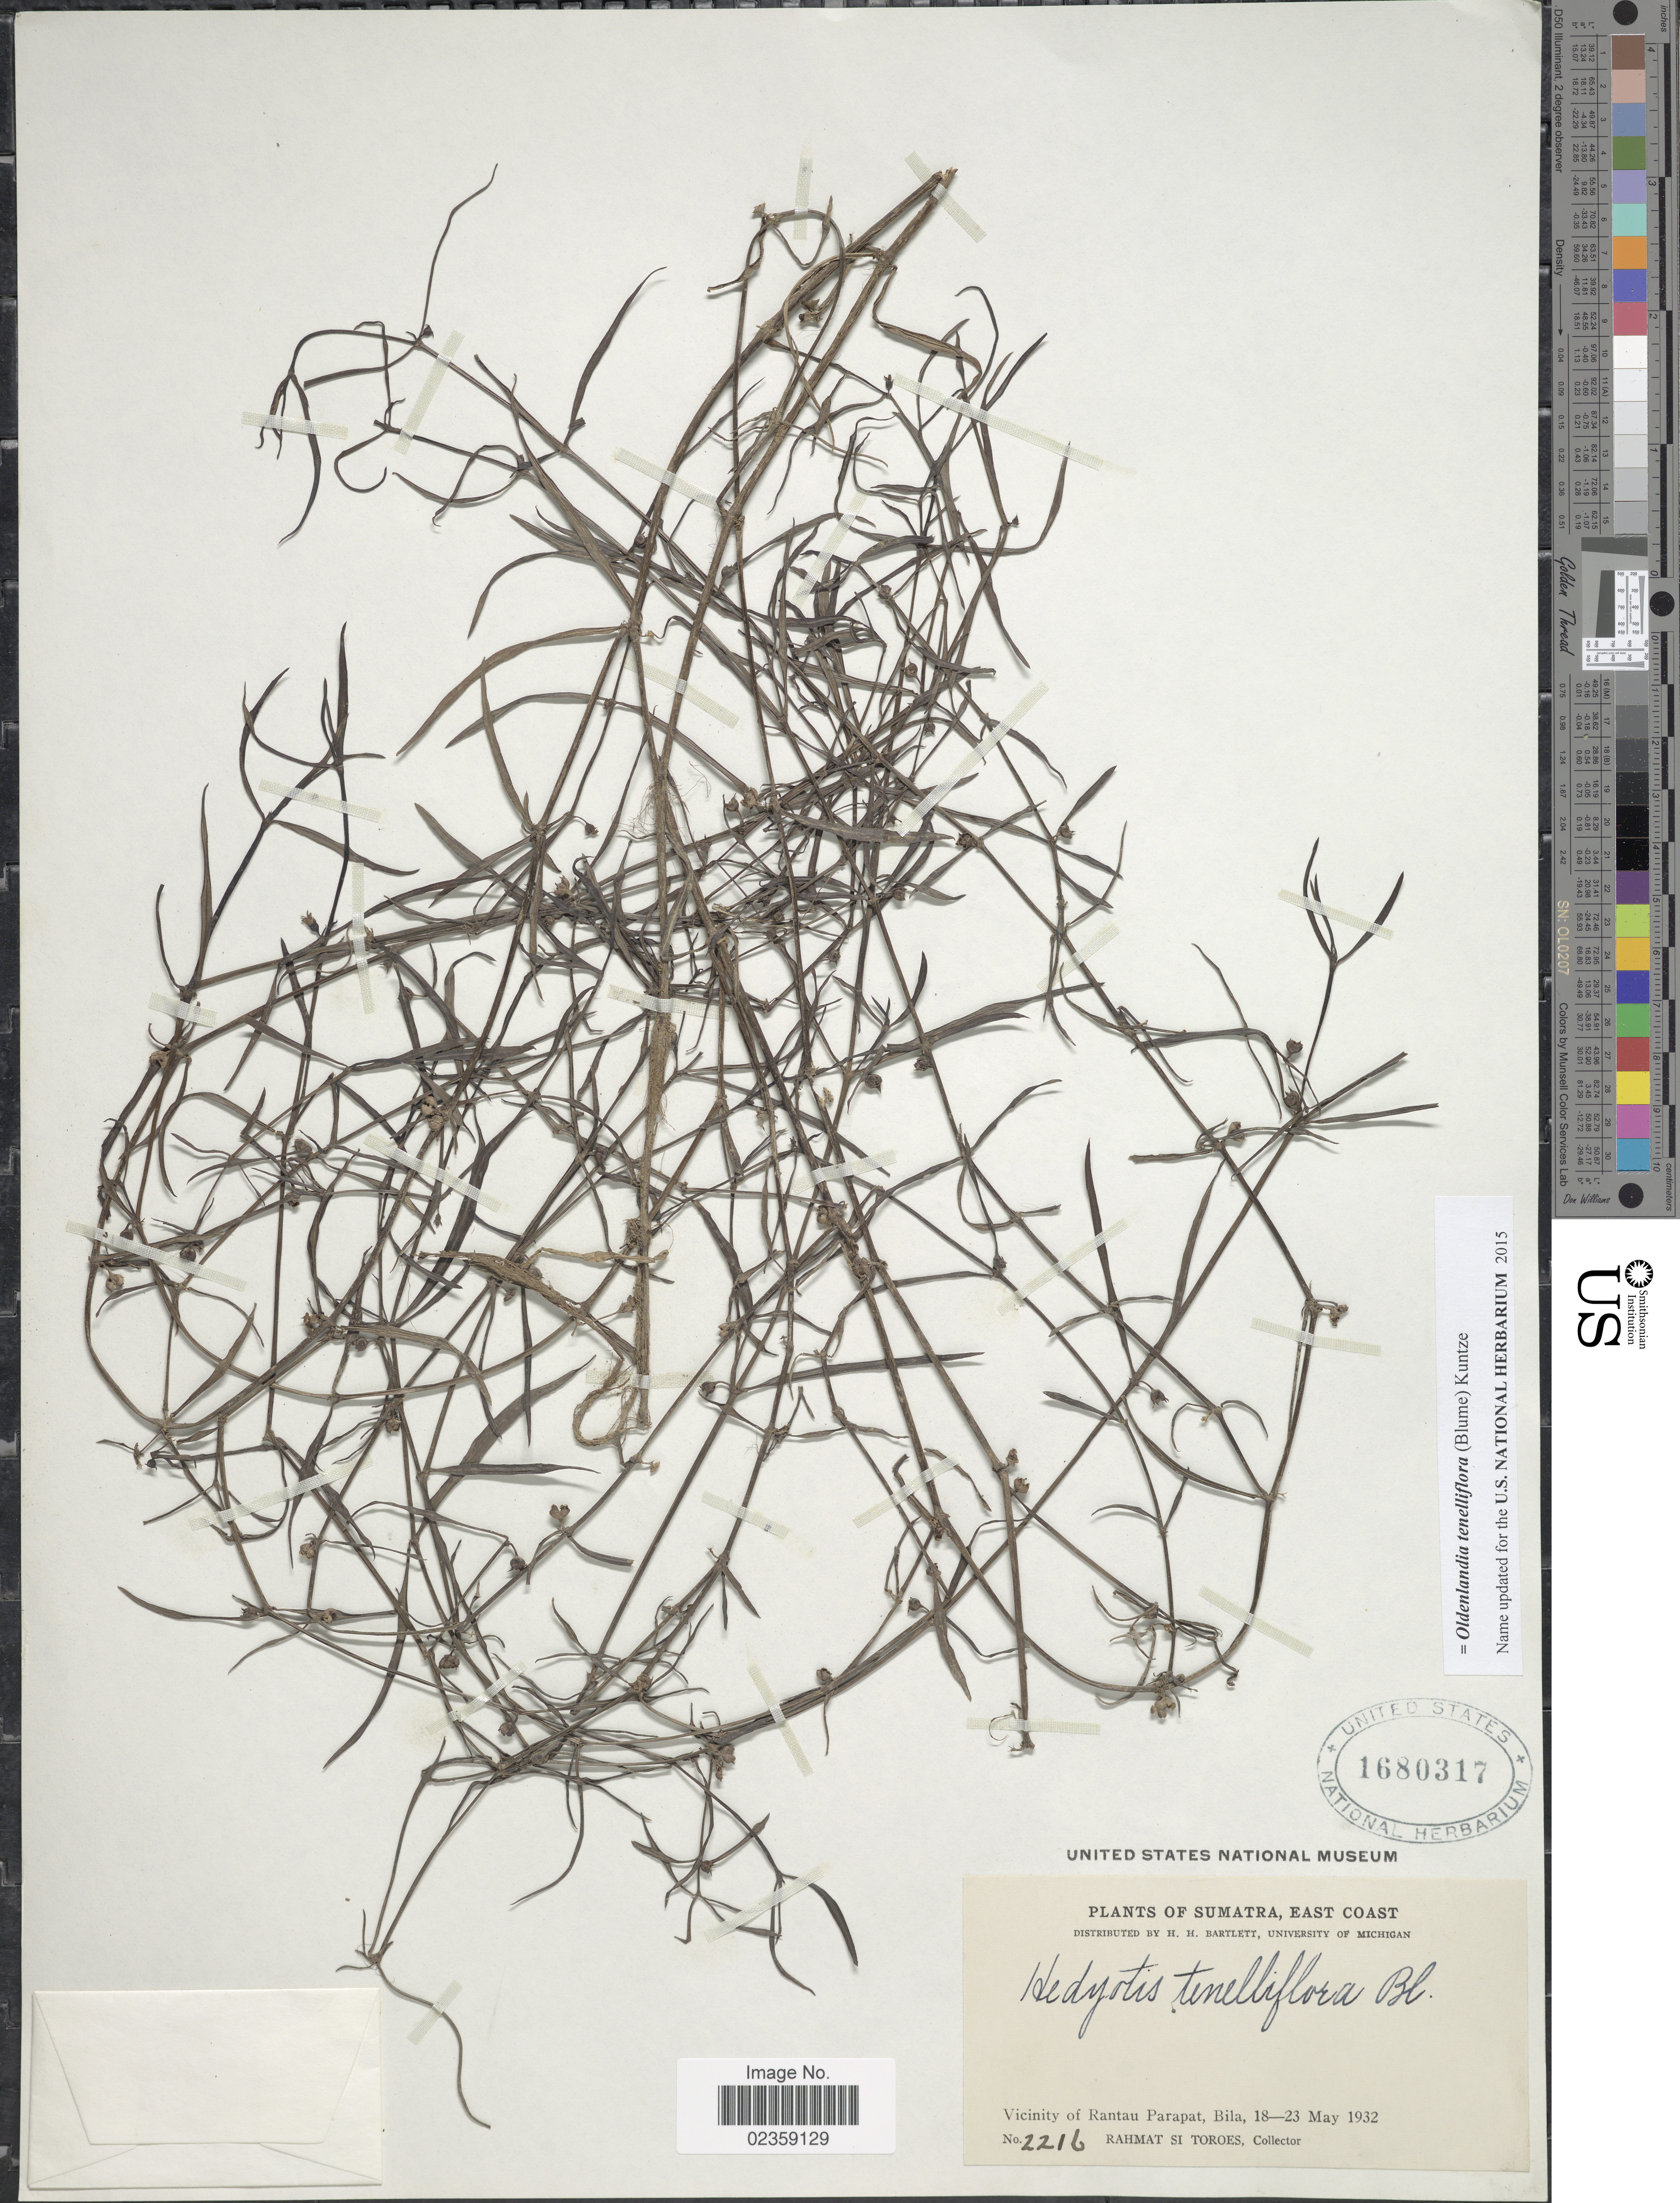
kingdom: Plantae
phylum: Tracheophyta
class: Magnoliopsida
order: Gentianales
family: Rubiaceae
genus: Oldenlandia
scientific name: Oldenlandia tenelliflora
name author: (Blume) Kuntze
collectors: Rahmat Si Boeea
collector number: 2216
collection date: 1932-05-18/1932-05-23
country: Indonesia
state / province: Sumatra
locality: Sumatra, East Coast. Vicinity of Rantau Parapat, Bila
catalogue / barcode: US 1680317